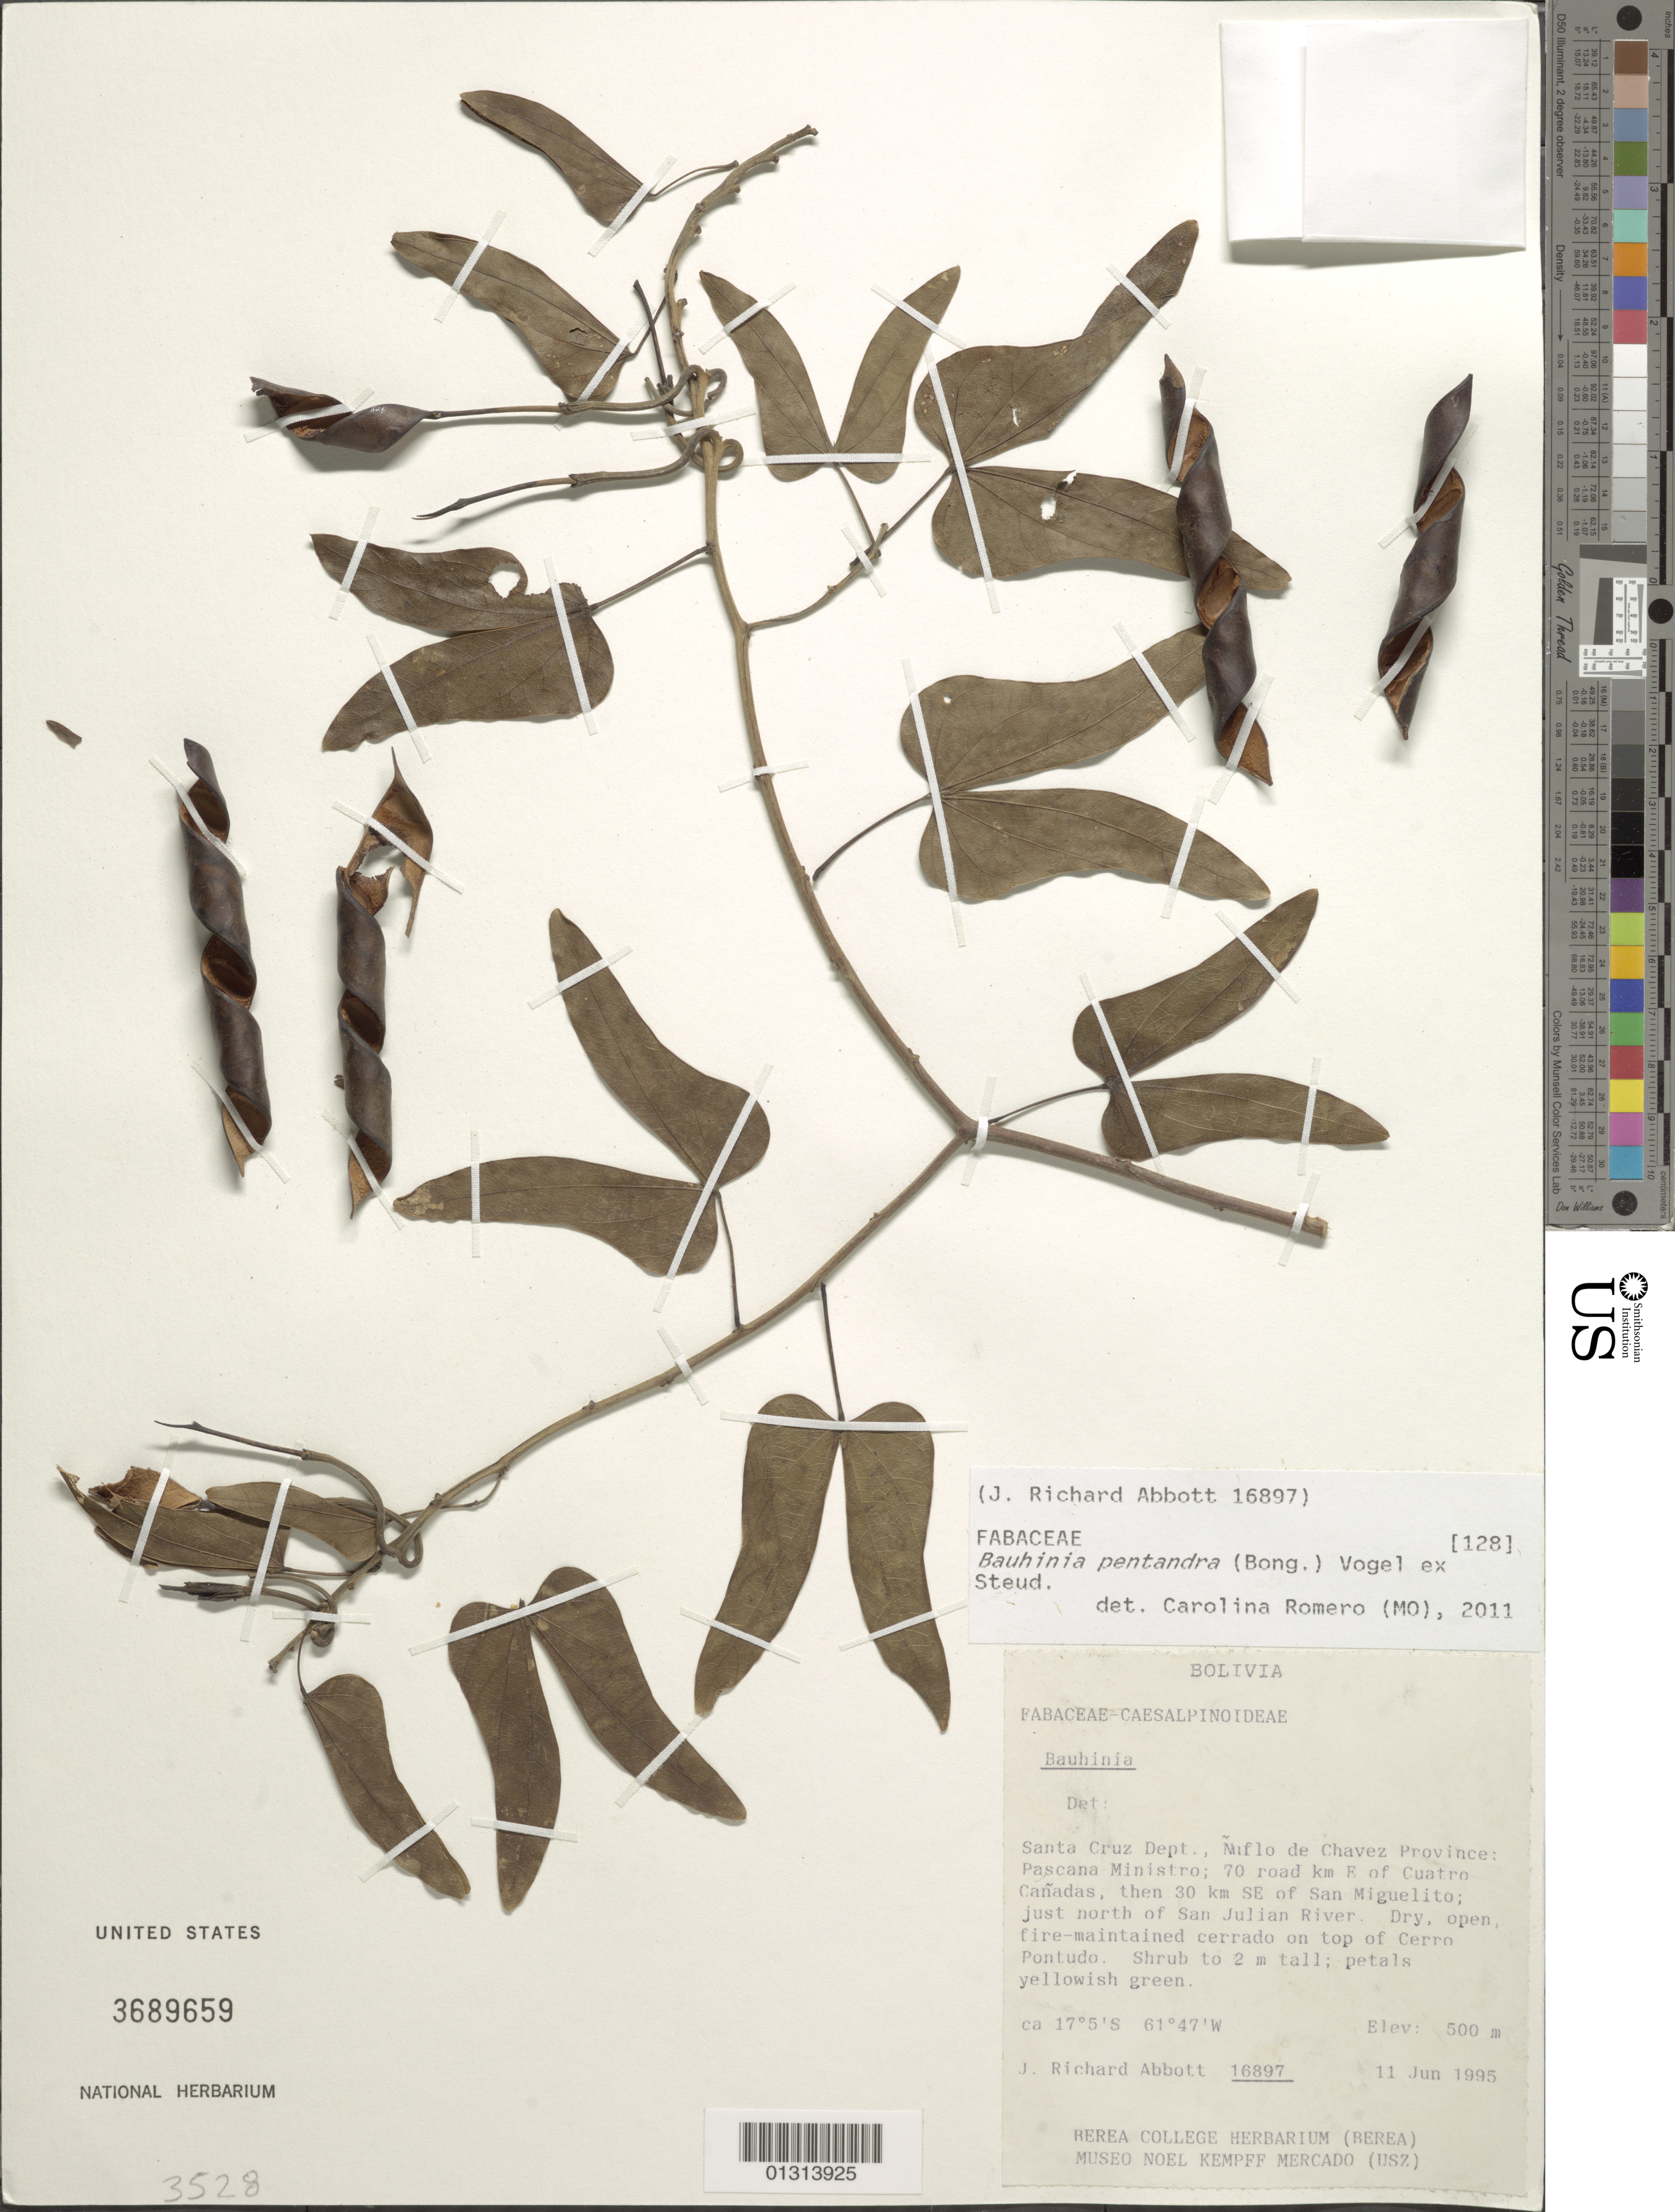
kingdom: Plantae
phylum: Tracheophyta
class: Magnoliopsida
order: Fabales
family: Fabaceae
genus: Bauhinia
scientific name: Bauhinia pentandra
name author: (Bong.) Vogel ex Steud.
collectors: J. R. Abbott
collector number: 16897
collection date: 1995-06-11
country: Bolivia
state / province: Santa Cruz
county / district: Nuflo de Chavez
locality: Pascana Ministro; 70 road km E of Cuatro Cañadas, then 30 km SE San Miguelito; just N of San Julian River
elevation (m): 500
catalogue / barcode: US 3689659